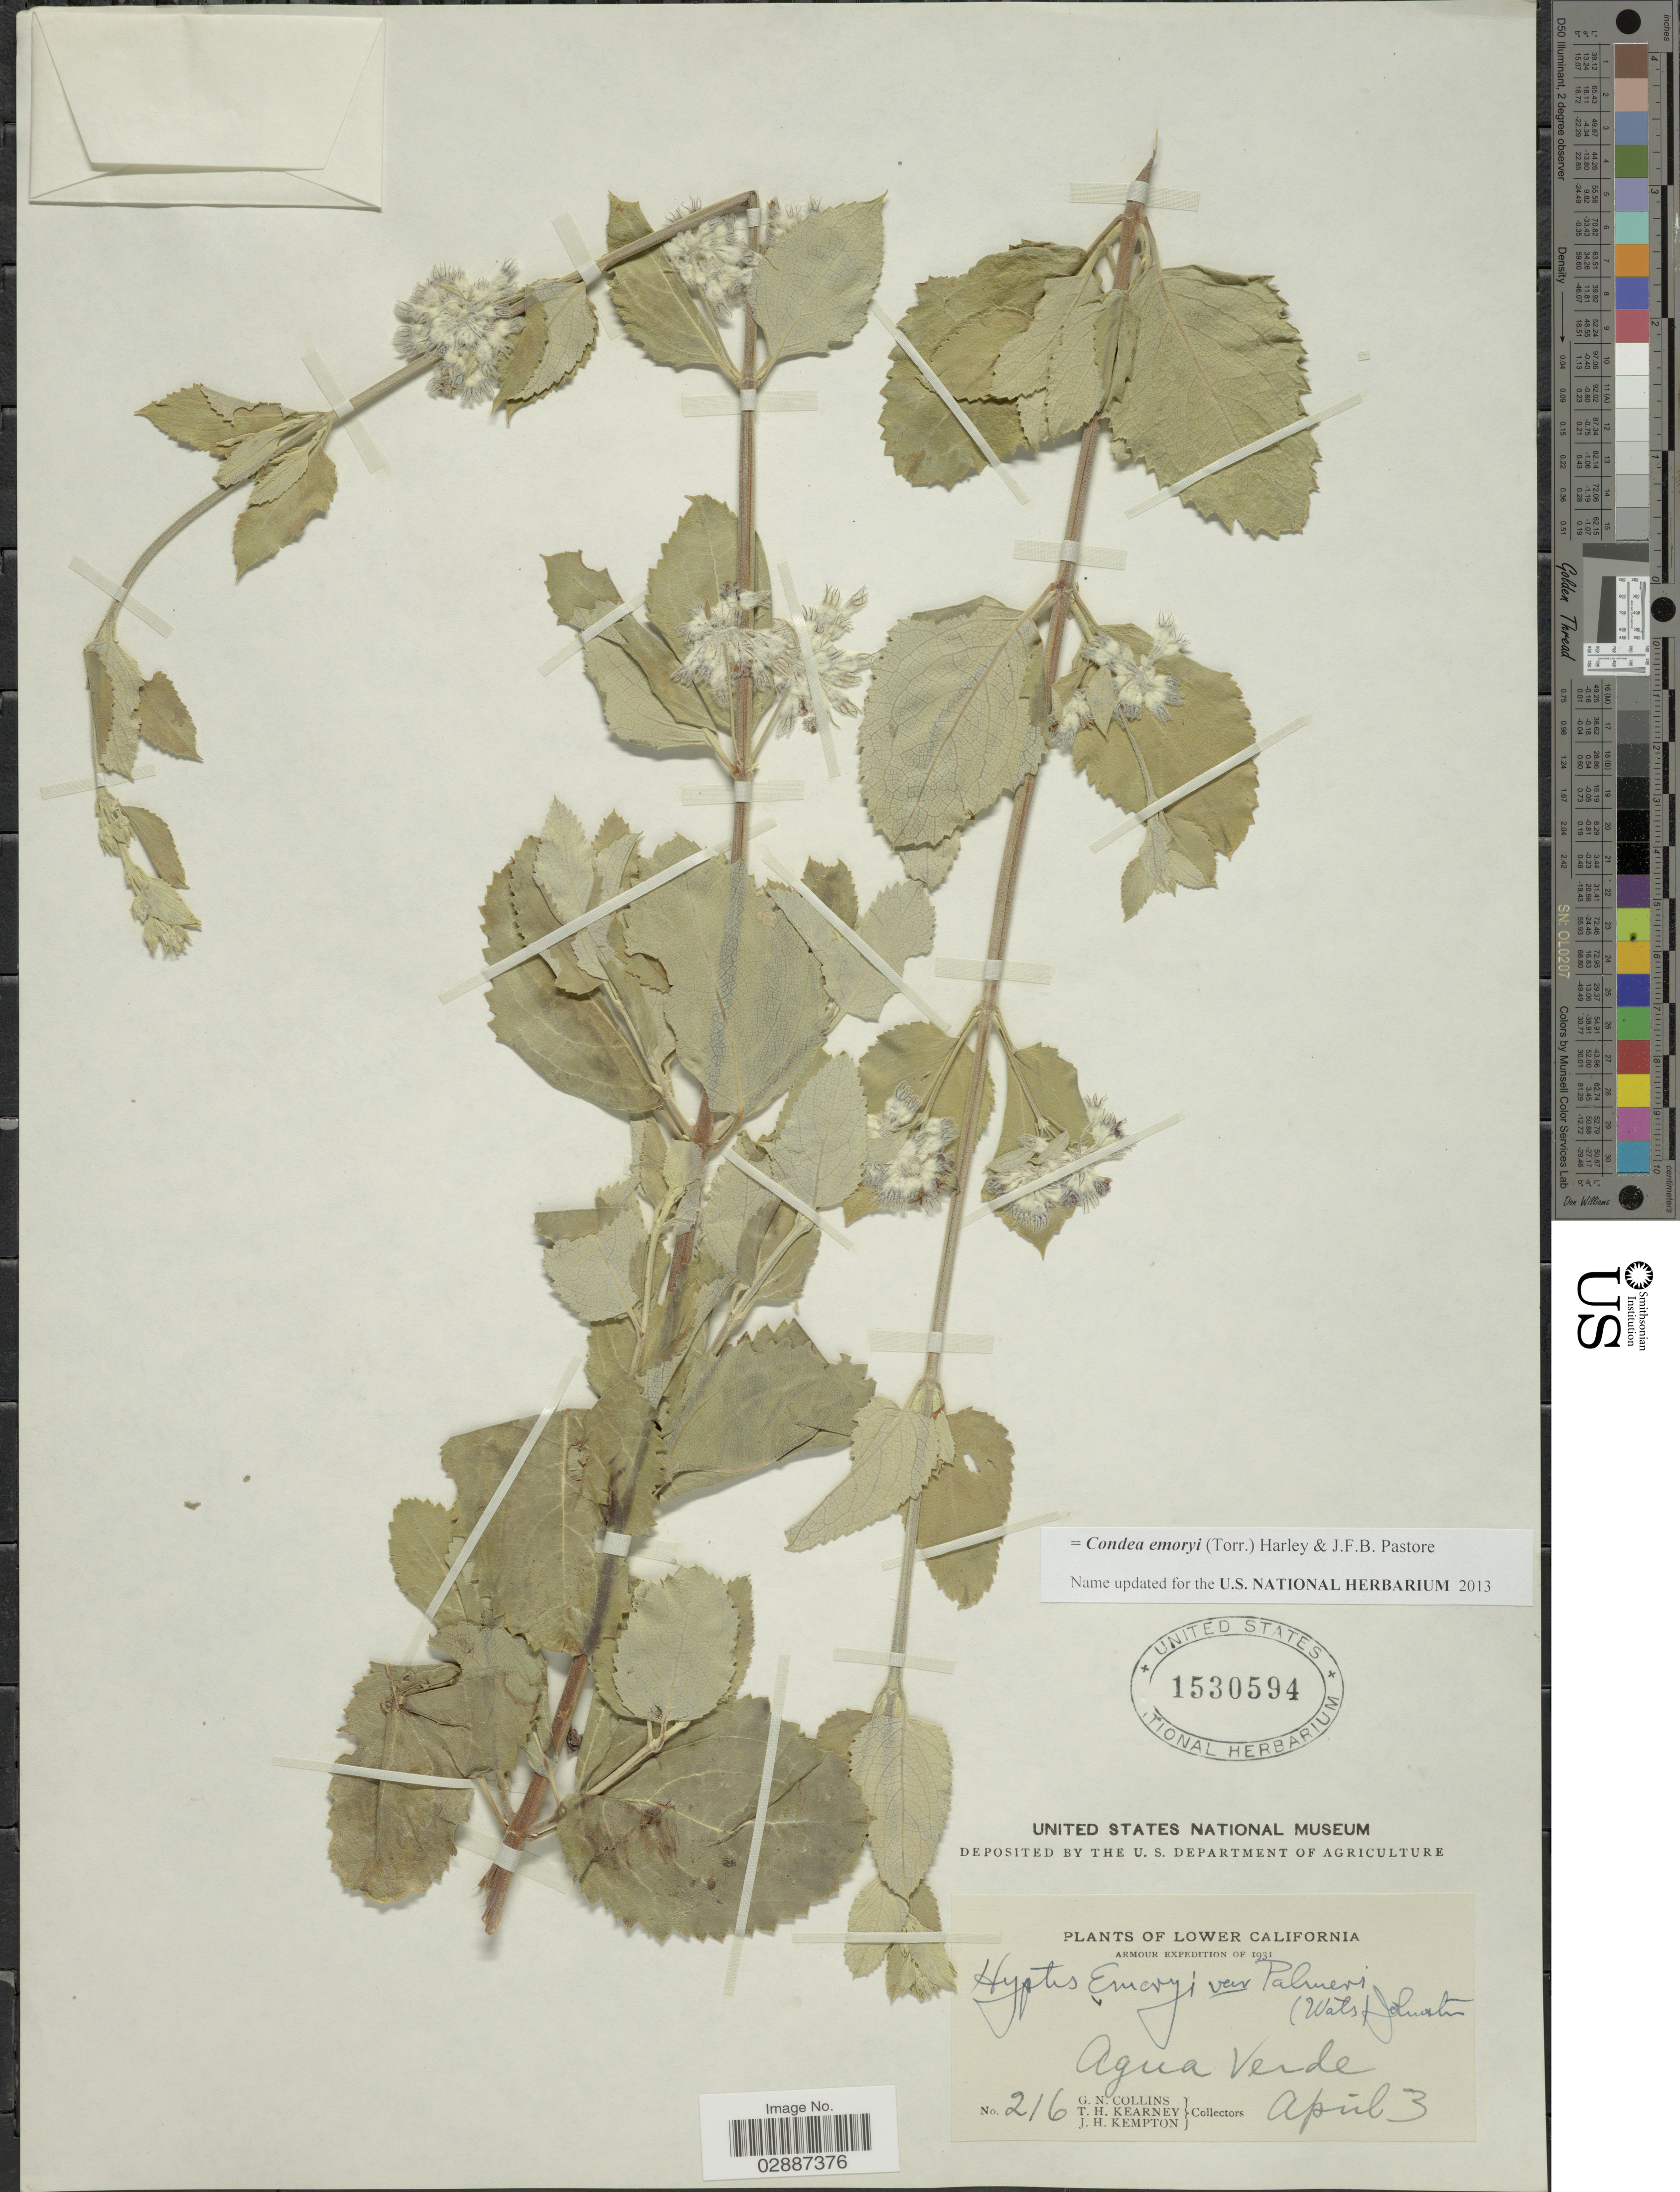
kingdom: Plantae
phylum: Tracheophyta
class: Magnoliopsida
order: Lamiales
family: Lamiaceae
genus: Condea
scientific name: Condea emoryi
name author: (Torr.) Harley & J.F.B. Pastore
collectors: G. Collins, T. H. Kearney & J. H. Kempton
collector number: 216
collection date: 1931-04-03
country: Mexico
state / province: Baja California Sur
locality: Lower California. Agua Verde.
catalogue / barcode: US 1530594